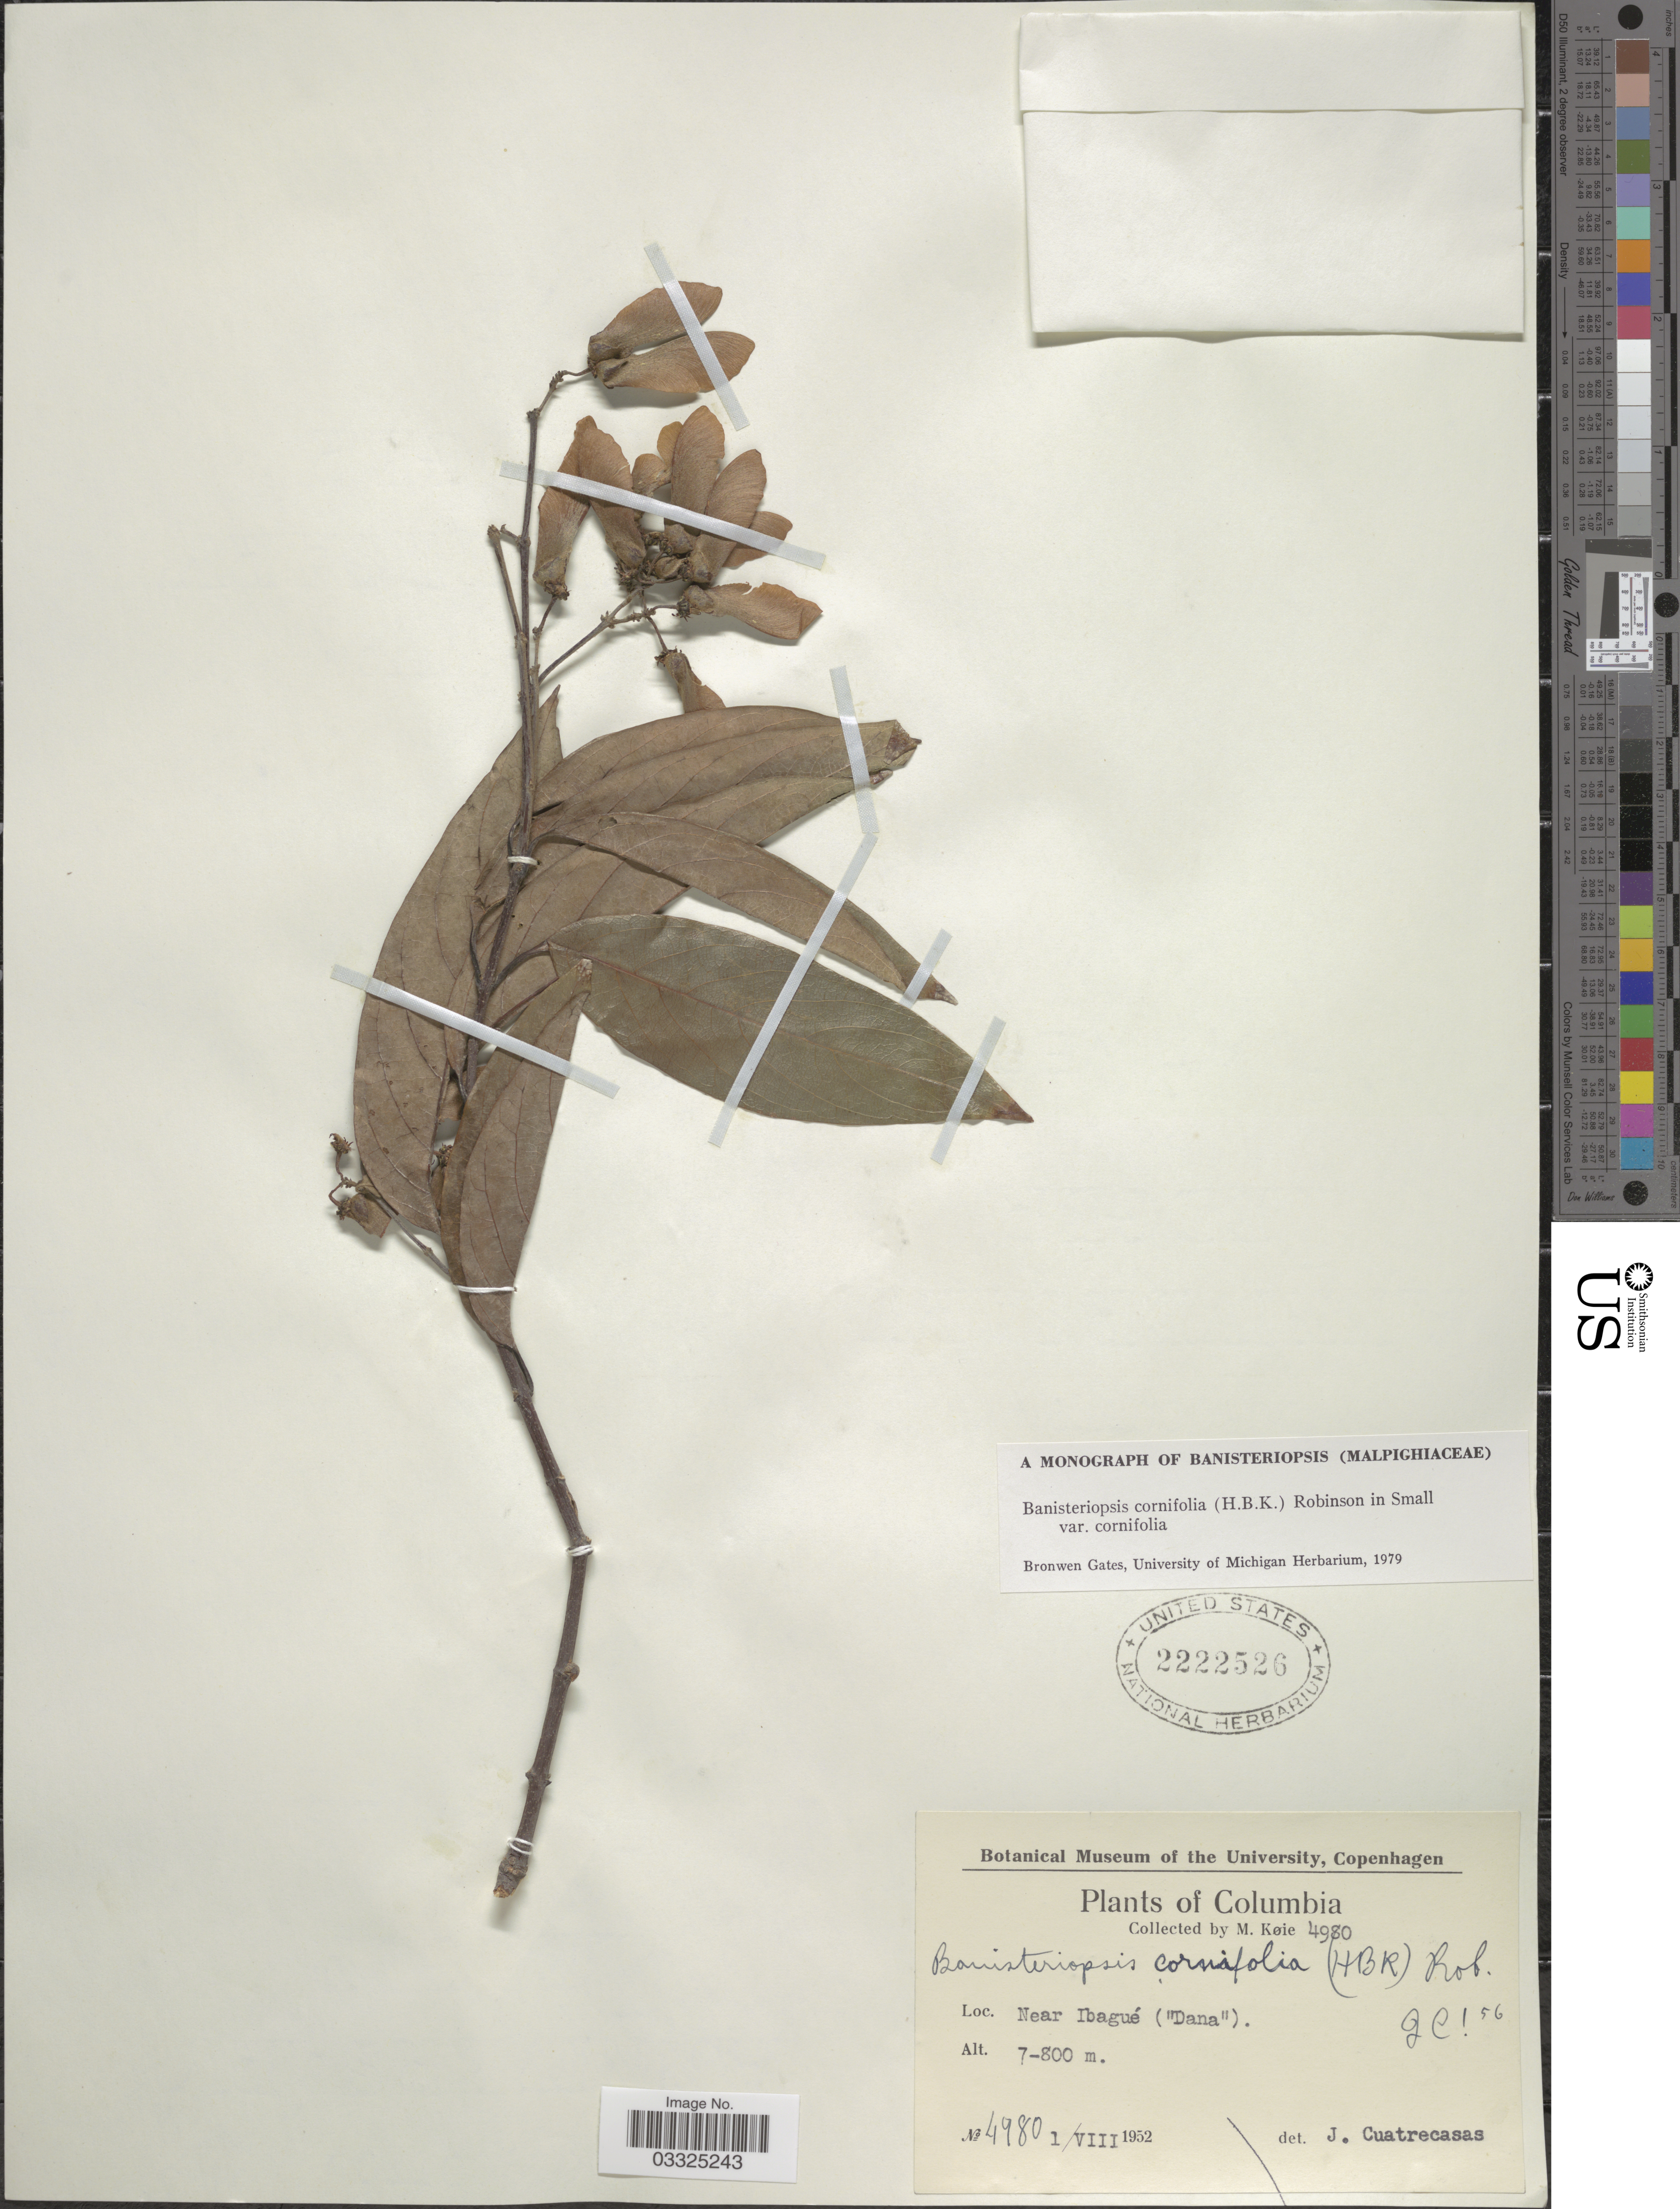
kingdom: Plantae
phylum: Tracheophyta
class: Magnoliopsida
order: Malpighiales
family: Malpighiaceae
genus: Bronwenia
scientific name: Bronwenia cornifolia var. cornifolia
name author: (Kunth) W.R. Anderson & C. Davis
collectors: M. Köie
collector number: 4980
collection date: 1952-08-01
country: Colombia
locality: Near Ibagué ("Dana").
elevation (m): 700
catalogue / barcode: US 2222526